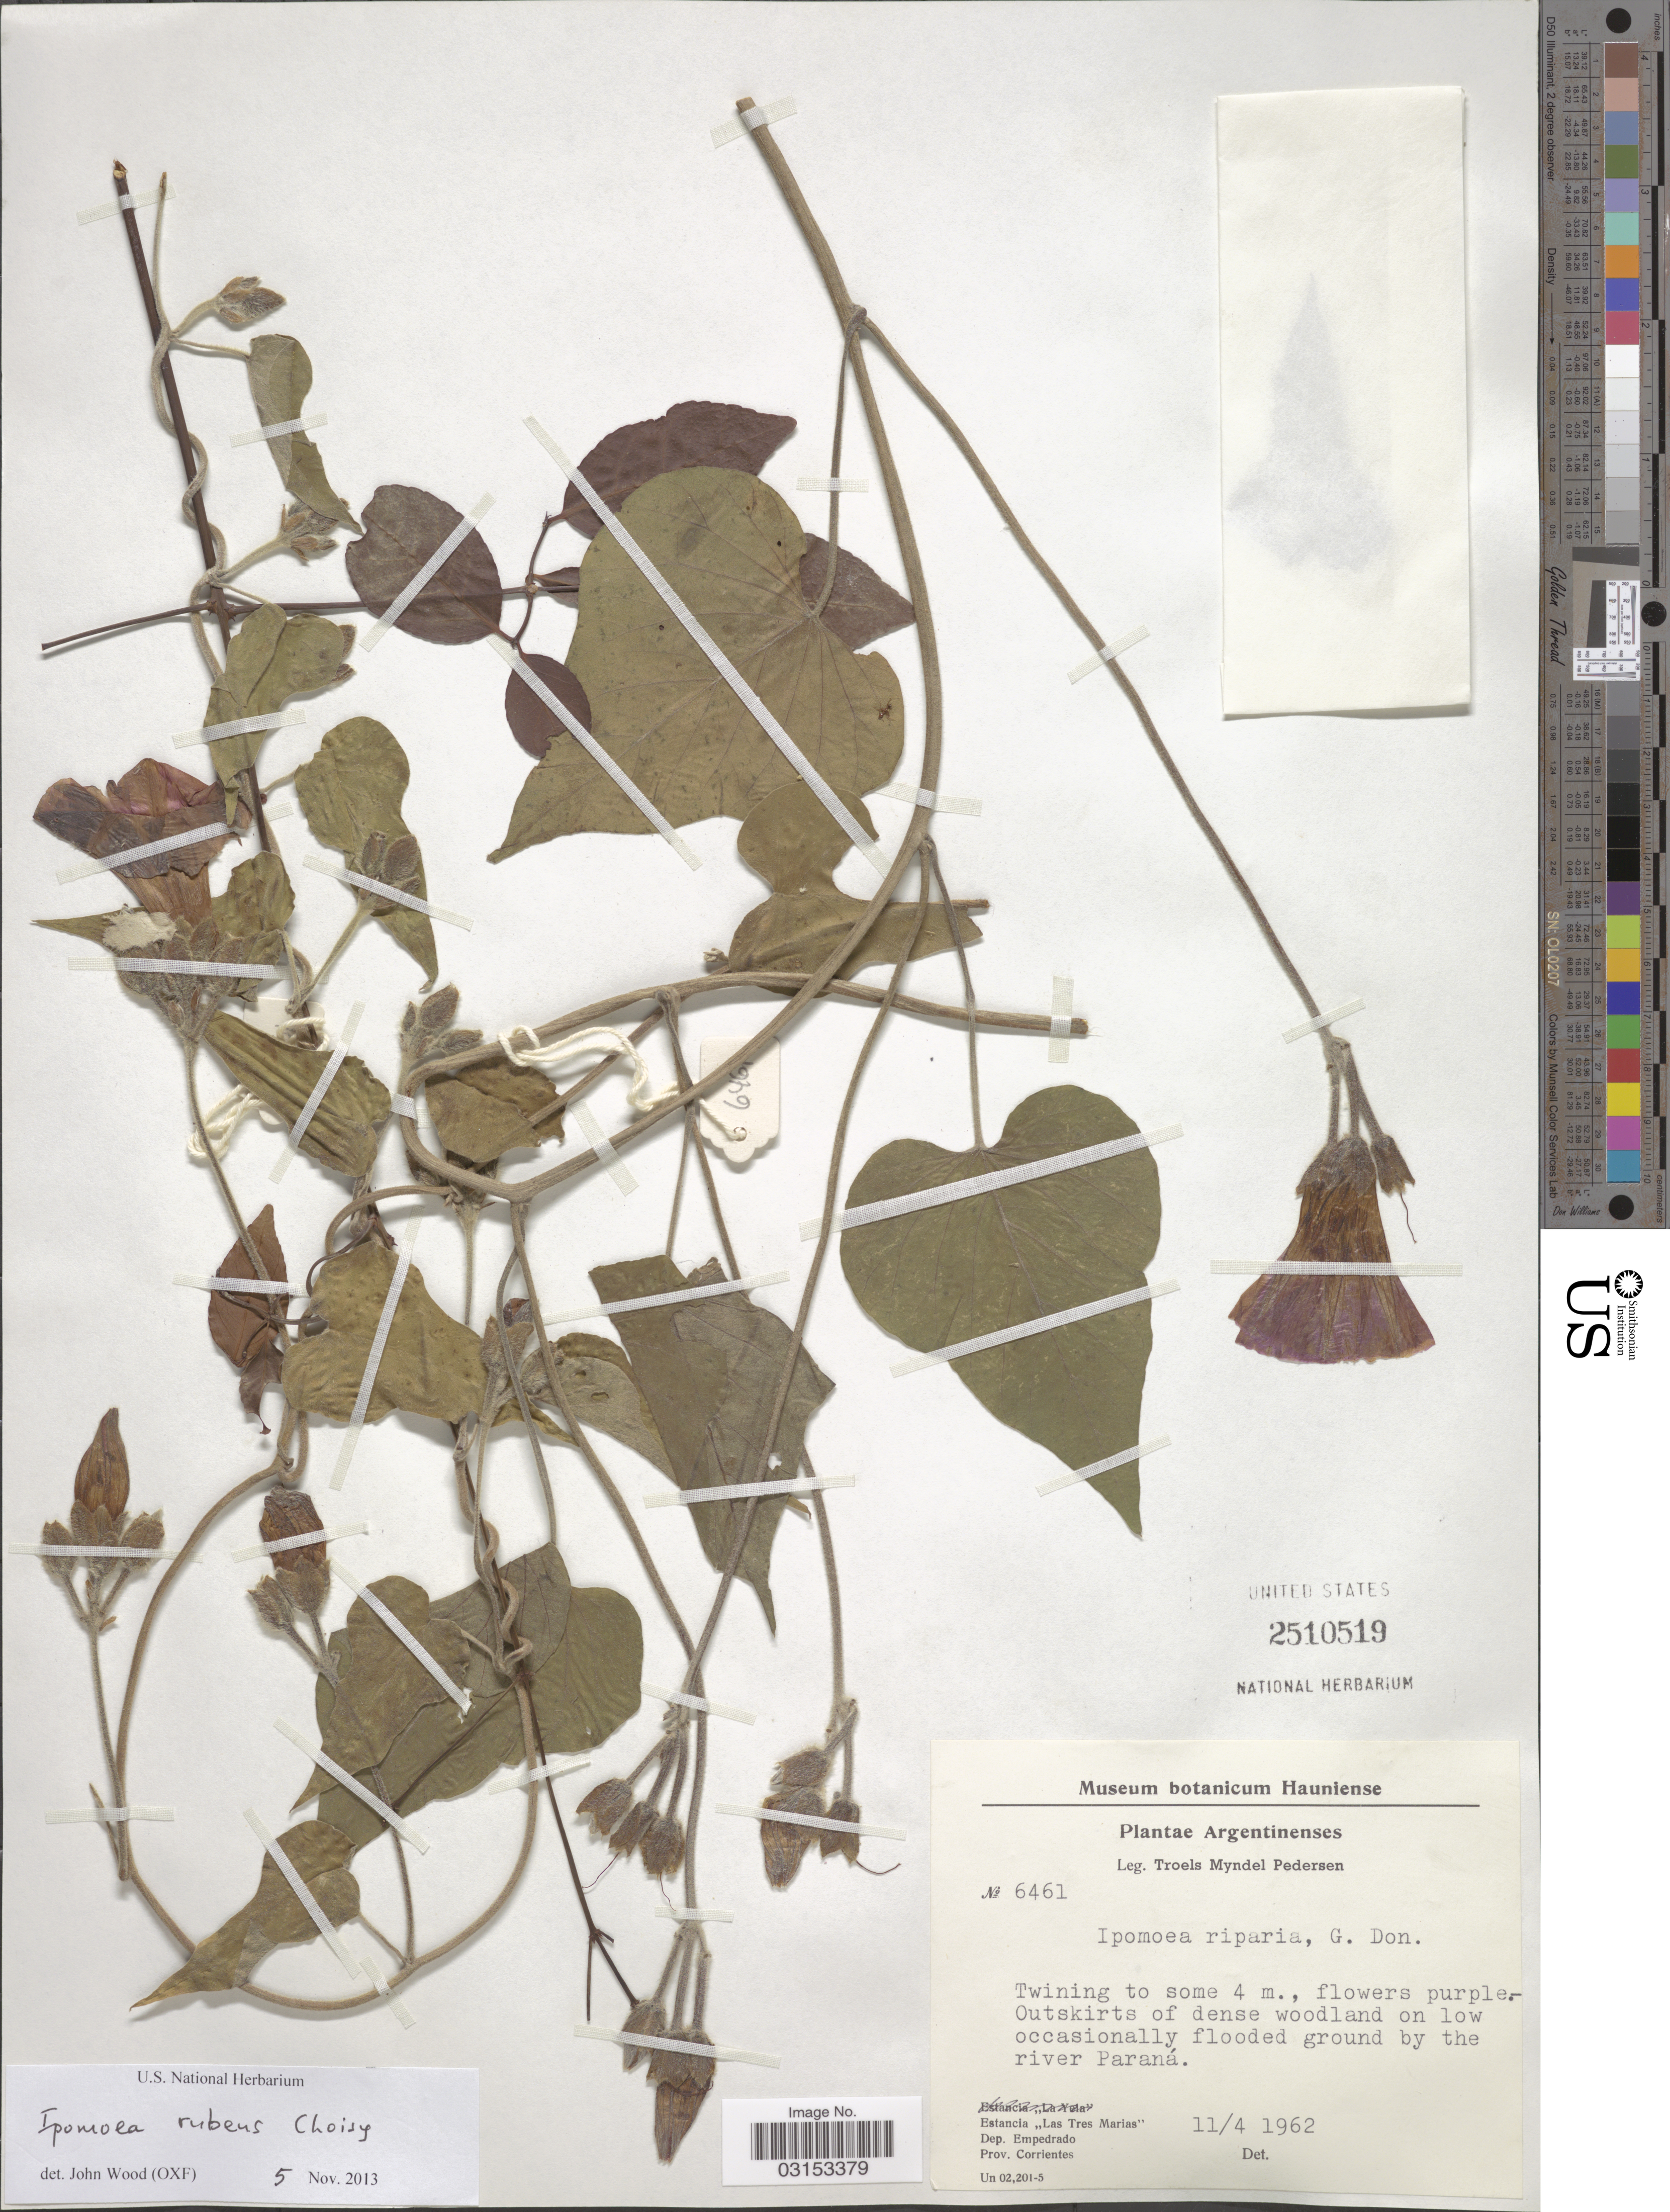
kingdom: Plantae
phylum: Tracheophyta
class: Magnoliopsida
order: Solanales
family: Convolvulaceae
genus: Ipomoea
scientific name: Ipomoea rubens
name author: Choisy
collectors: T. Pederson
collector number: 6461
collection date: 1962-04-11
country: Argentina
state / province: Corrientes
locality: River Paraná. Estancia "Las Tres Marias". Dep. Empedrado.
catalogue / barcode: US 2510519